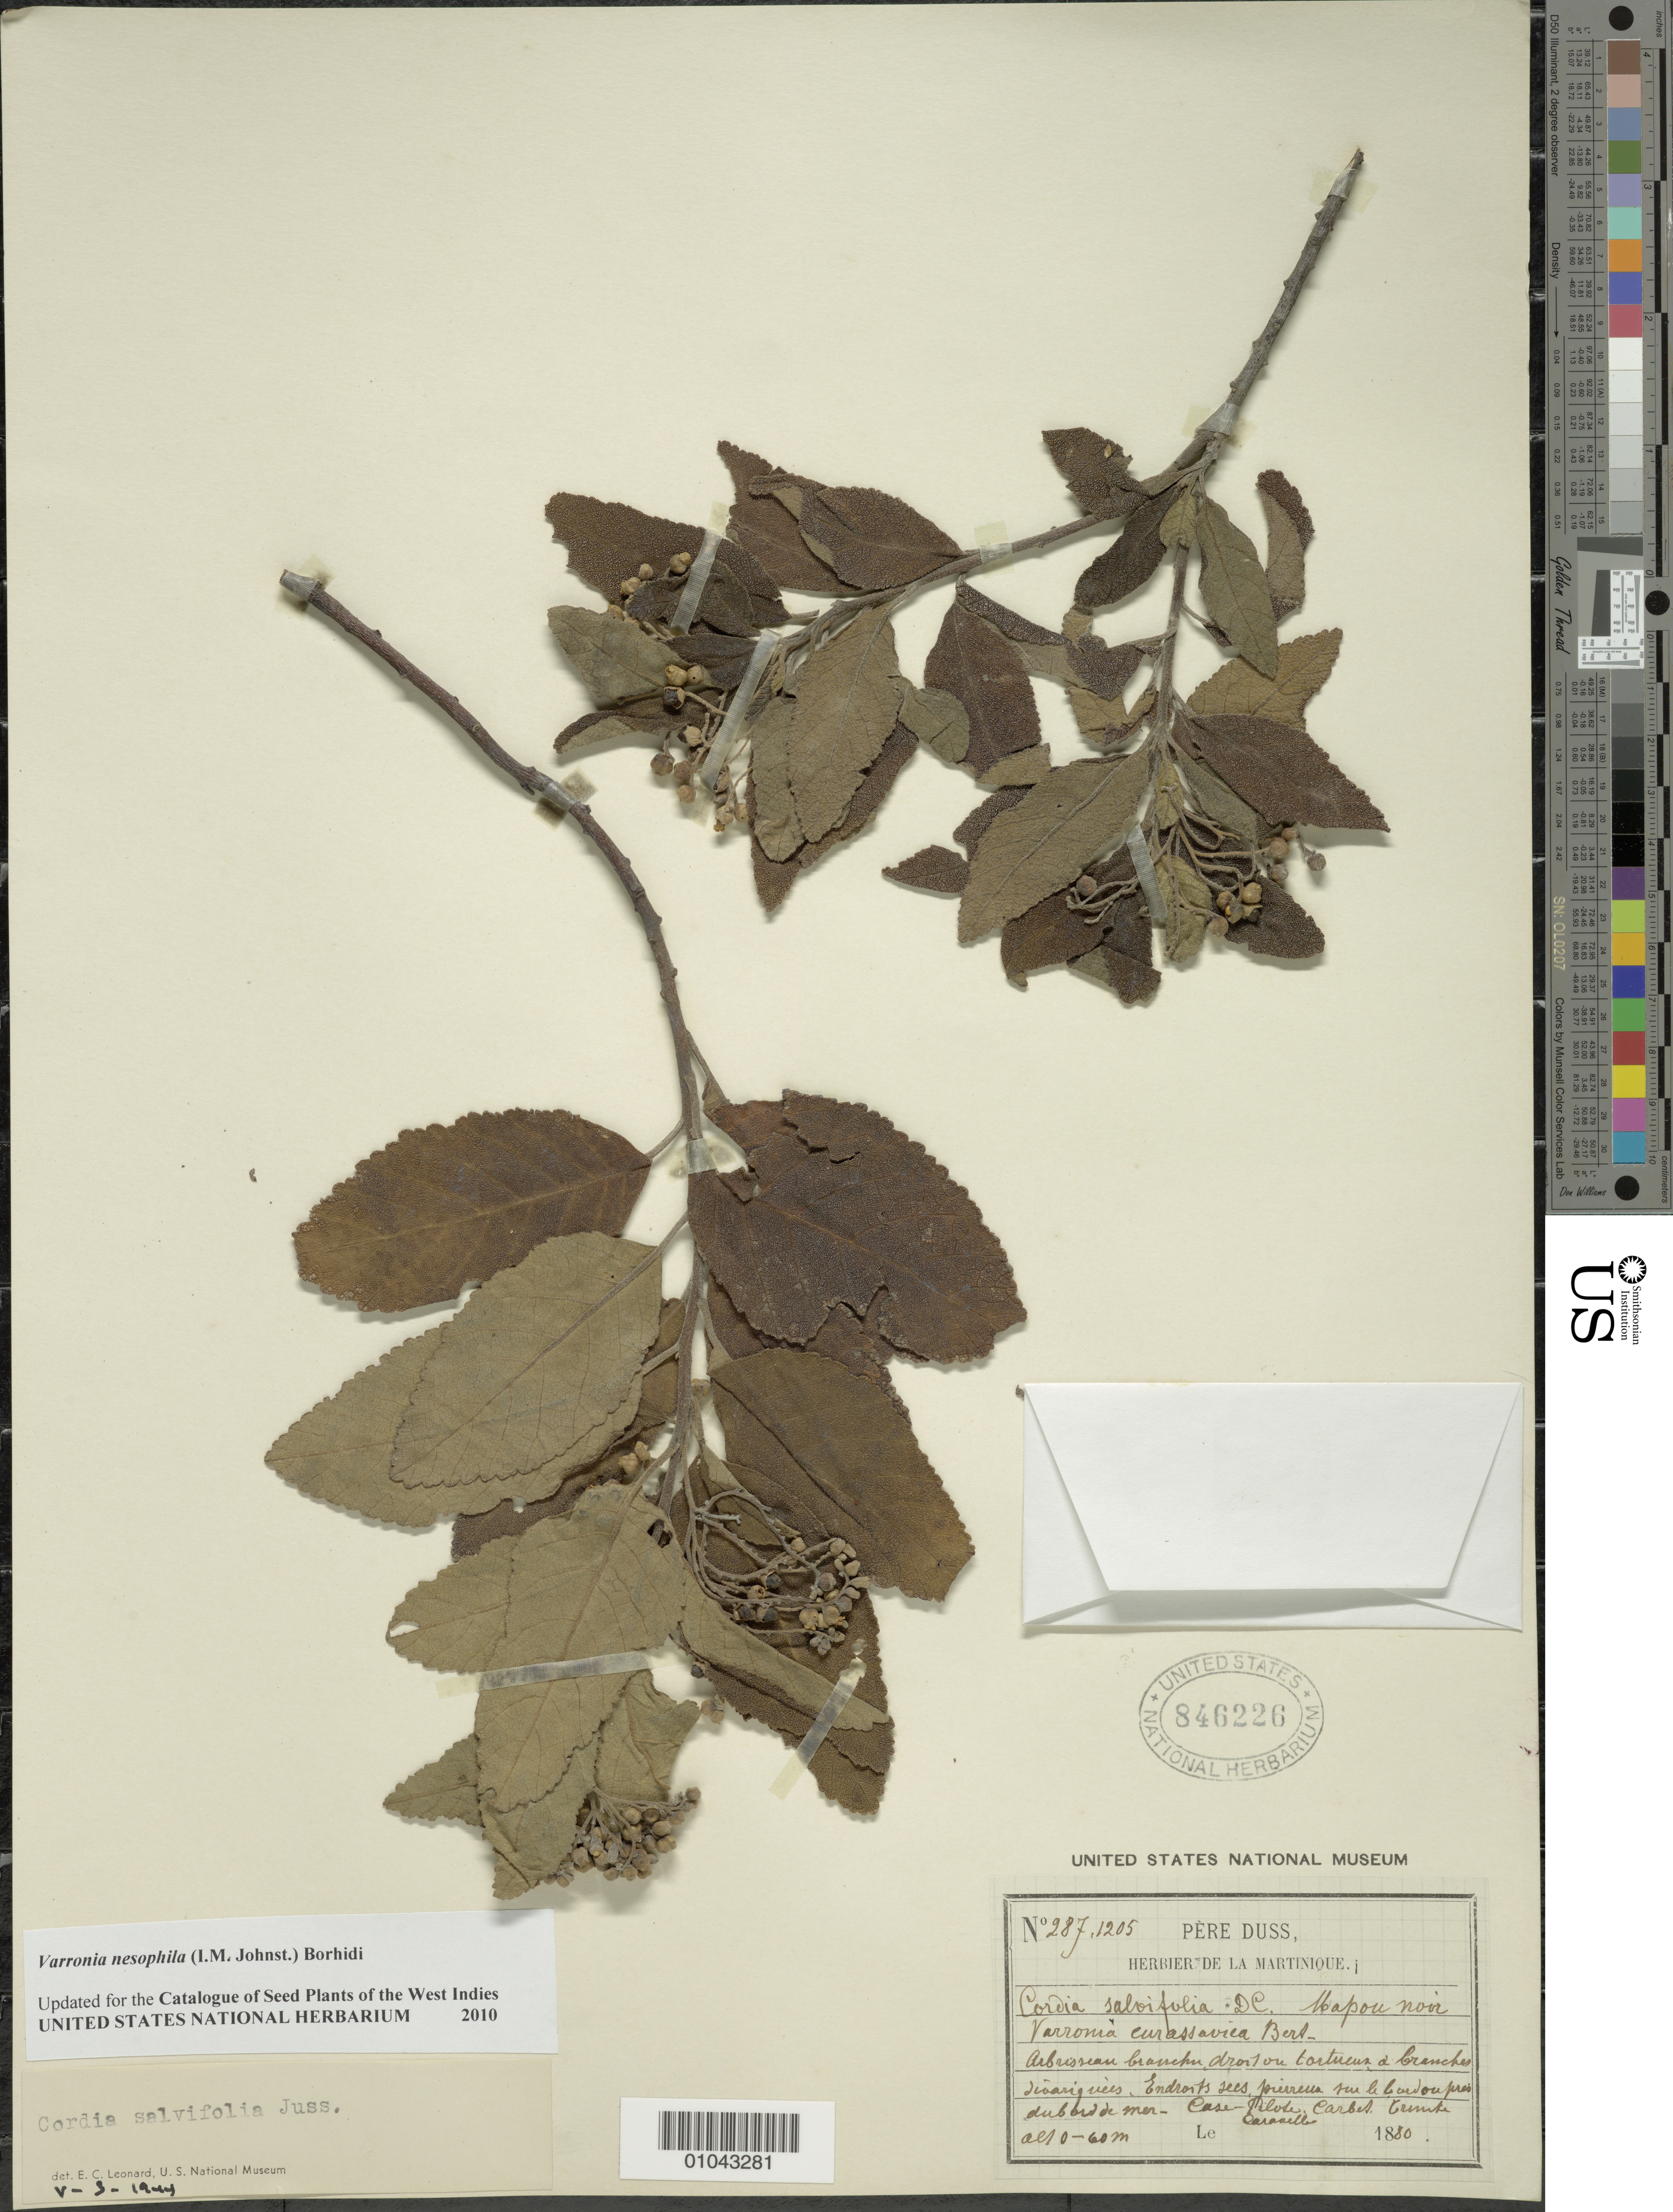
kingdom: Plantae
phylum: Tracheophyta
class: Magnoliopsida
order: Boraginales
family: Cordiaceae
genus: Varronia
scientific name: Varronia nesophila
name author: (I.M. Johnst.) Borhidi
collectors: Père Duss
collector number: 287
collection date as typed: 1880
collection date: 1880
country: Martinique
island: Martinique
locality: Case-Pilote, Carbet, Pointe Caravelle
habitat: Endroits sels, pierreuo sur le bord ou prés du bord de mer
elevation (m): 0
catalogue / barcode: US 846226